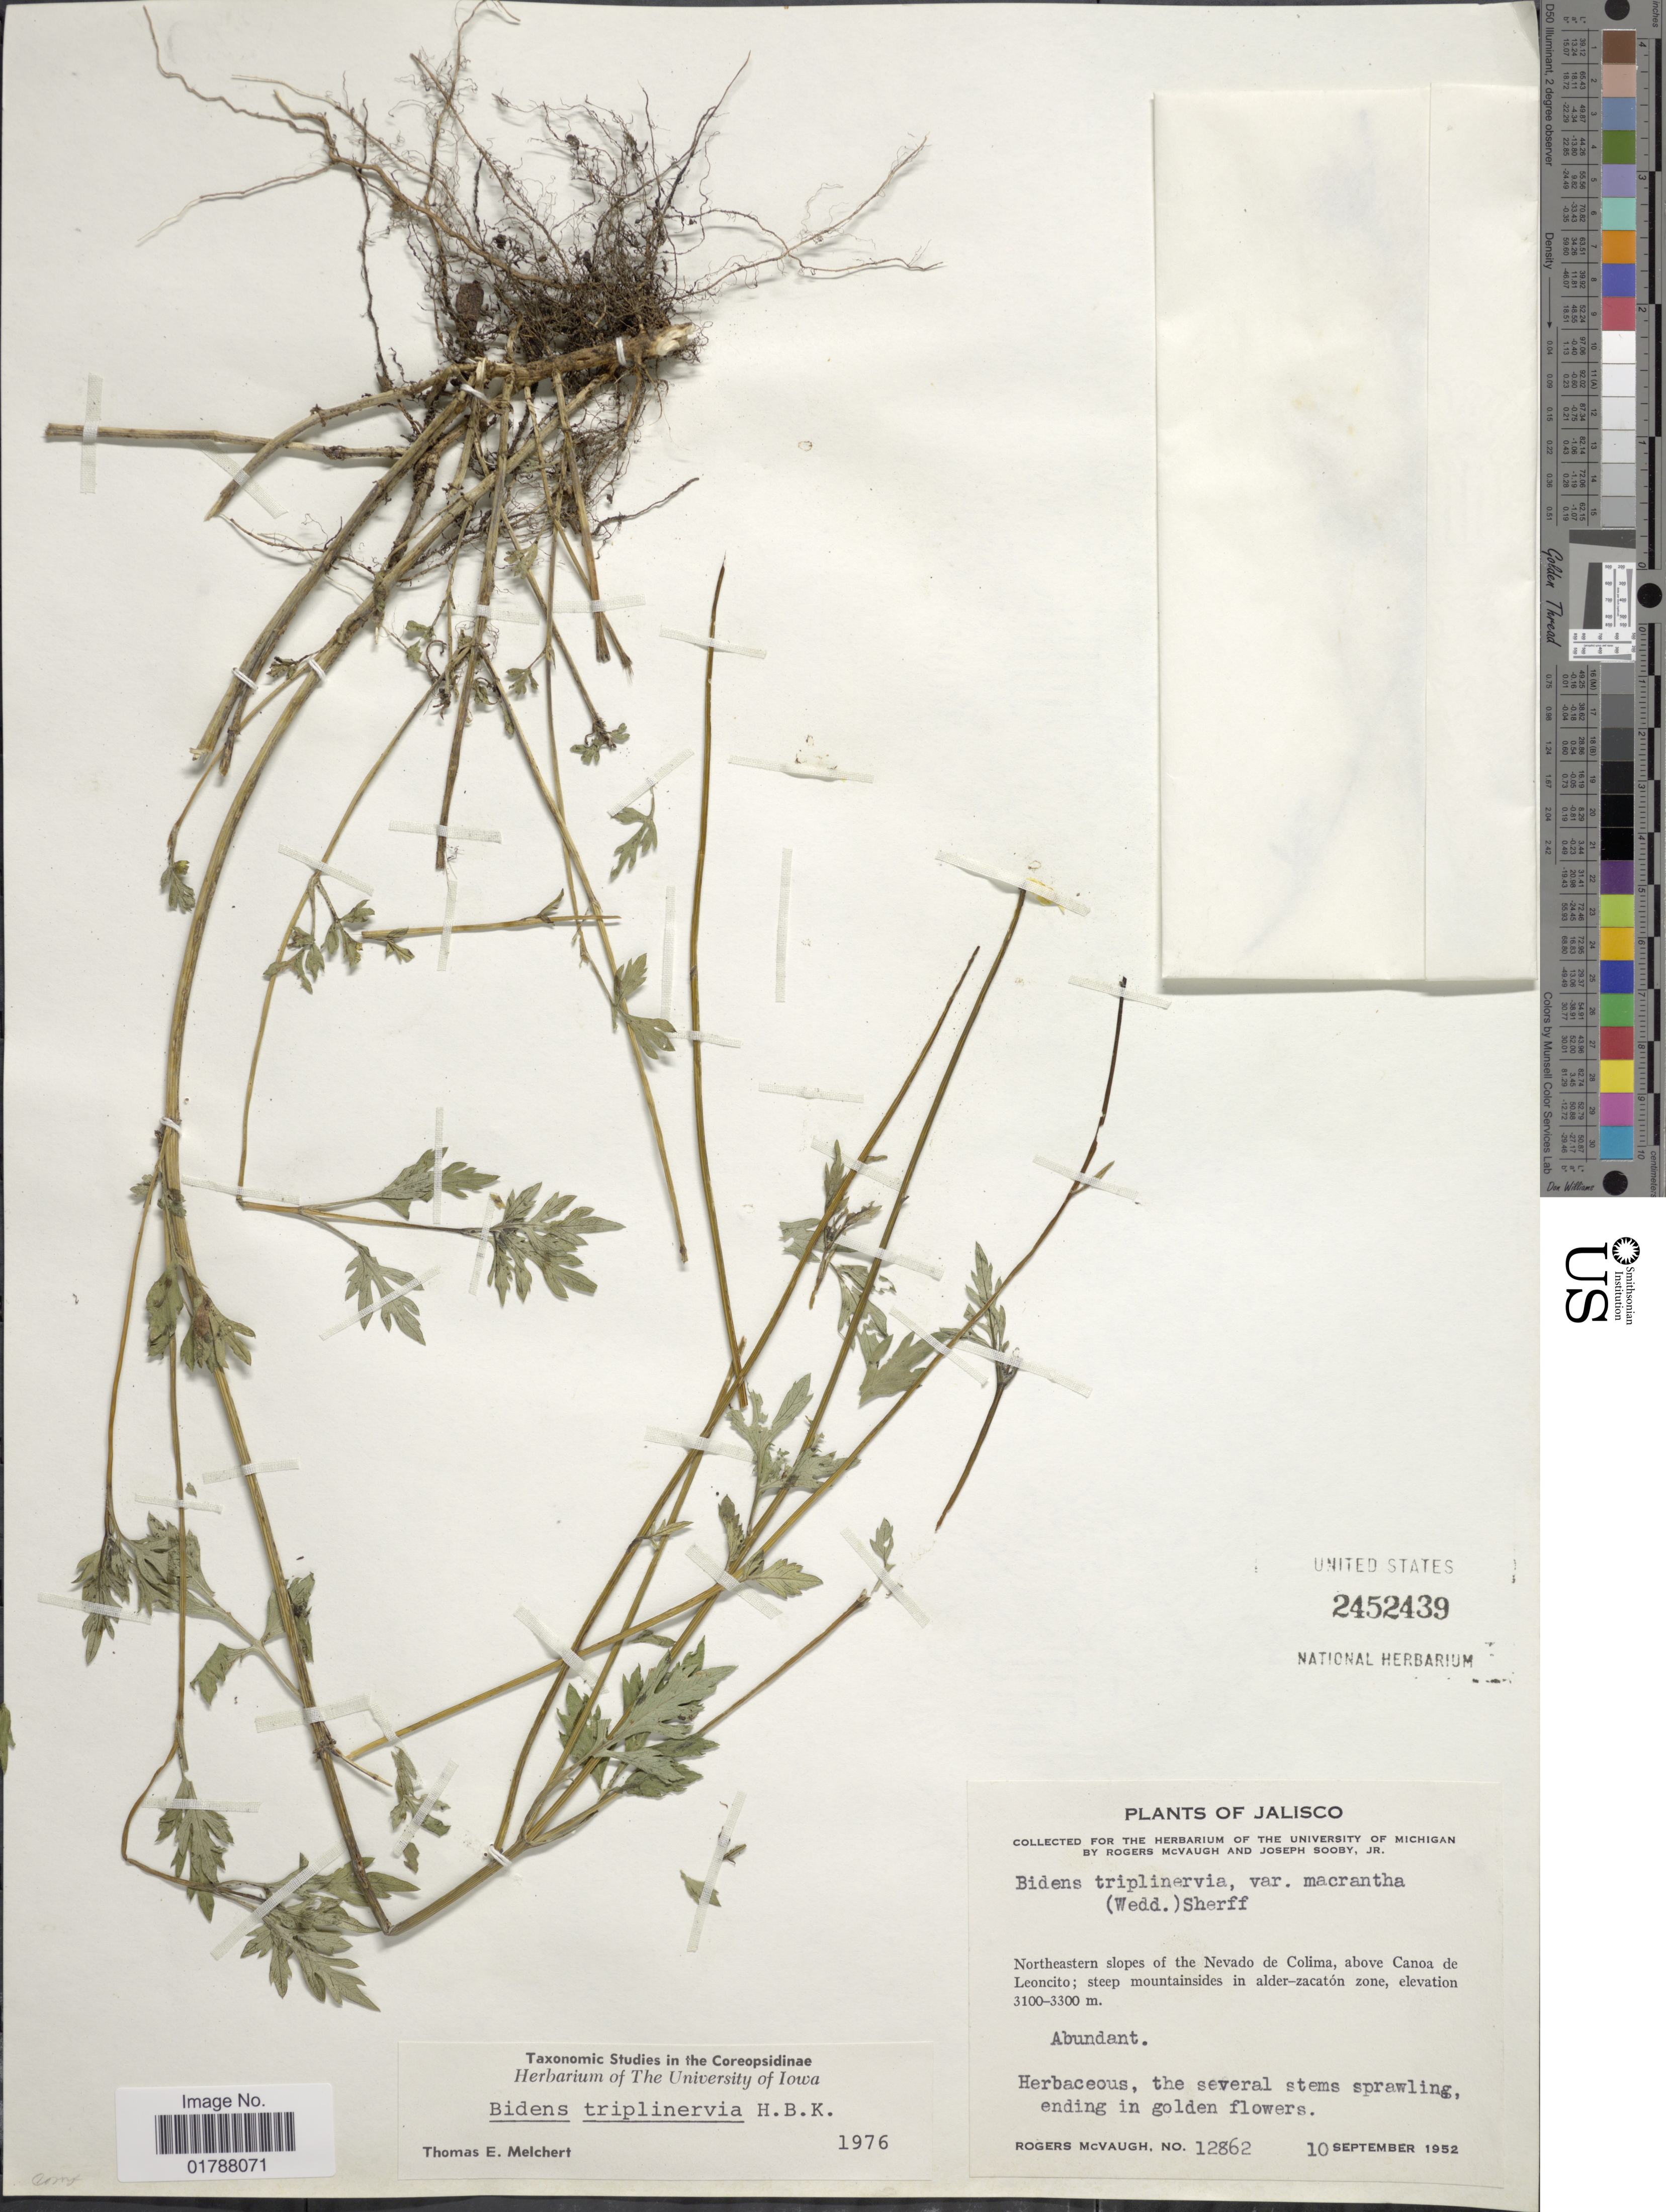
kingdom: Plantae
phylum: Tracheophyta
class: Magnoliopsida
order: Asterales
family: Asteraceae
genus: Bidens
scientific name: Bidens triplinervia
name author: Kunth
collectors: R. McVaugh & J. Sooby Jr.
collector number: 12862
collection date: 1952-09-10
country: Mexico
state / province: Jalisco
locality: Northeastern slopes of the Nevado de Colima, above Canoa de Leoncito, steep mountains in alder-zacaton zone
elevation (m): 3100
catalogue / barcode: US 2452439